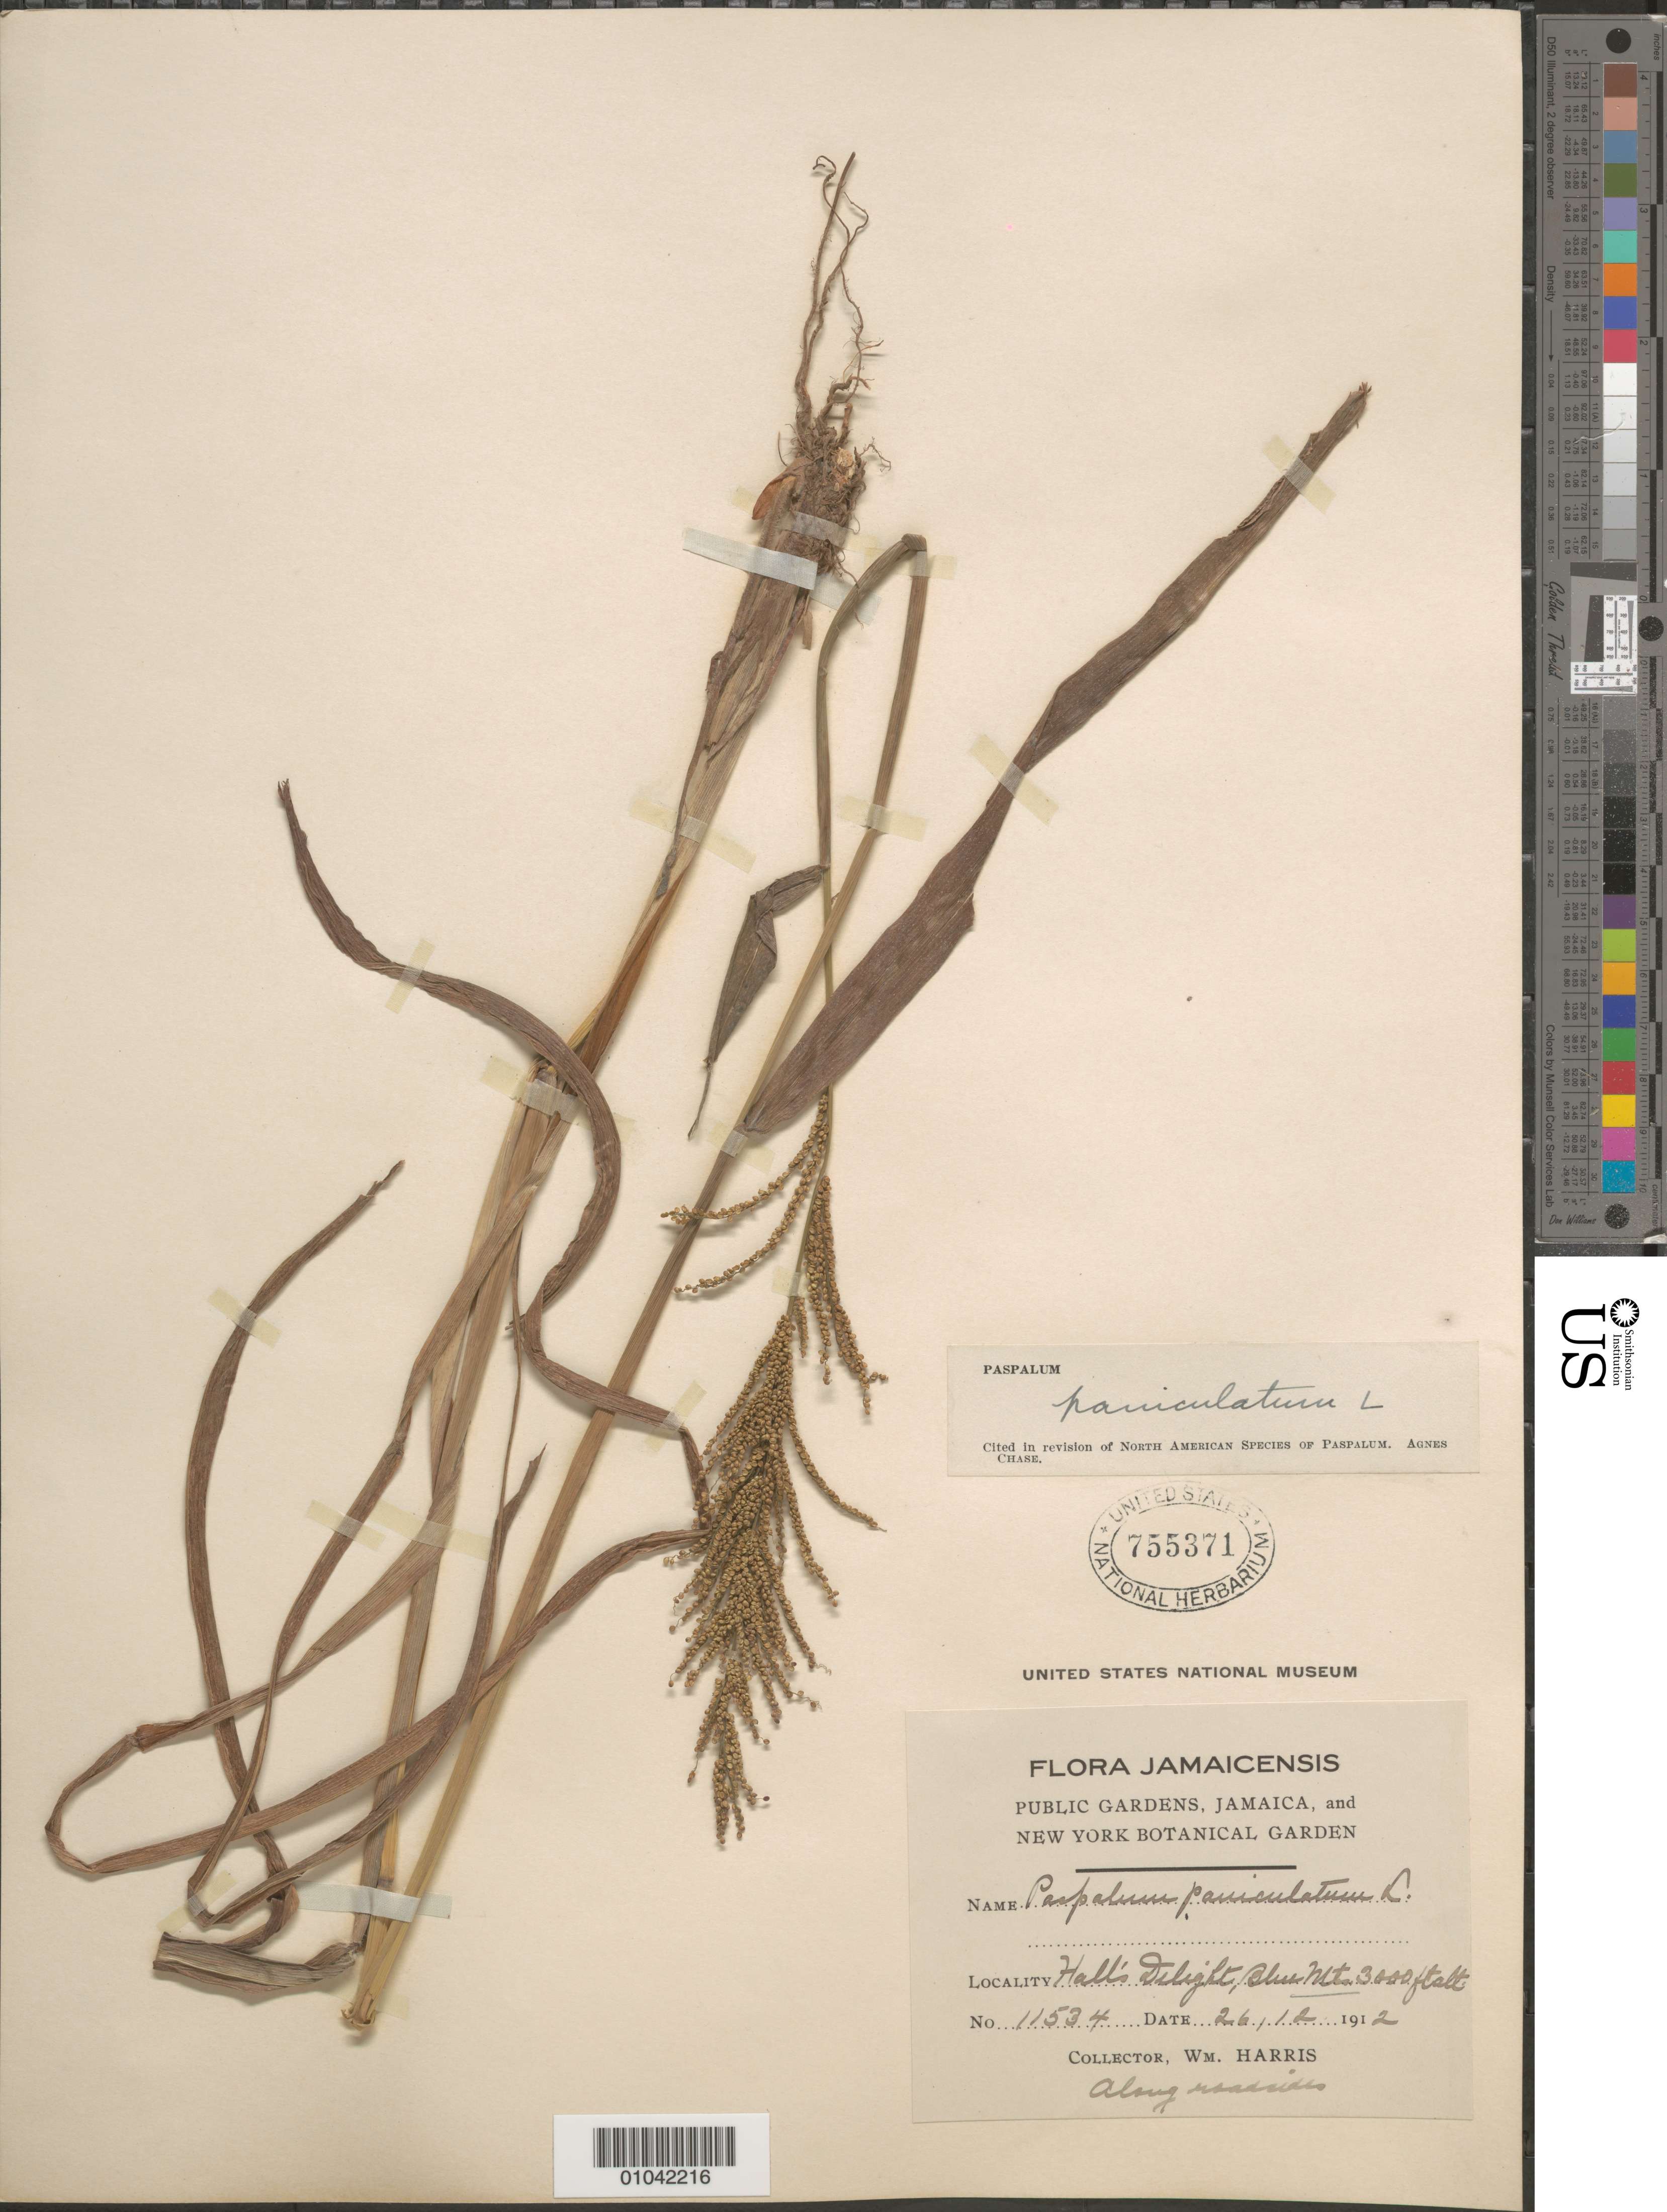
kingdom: Plantae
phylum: Tracheophyta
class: Liliopsida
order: Poales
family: Poaceae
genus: Paspalum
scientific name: Paspalum paniculatum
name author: L.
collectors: W. Harris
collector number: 11534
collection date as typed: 26 Dec 1912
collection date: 1912-12-26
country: Jamaica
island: Jamaica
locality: Hall's Delight, Blue Mountains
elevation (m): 914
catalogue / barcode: US 755371